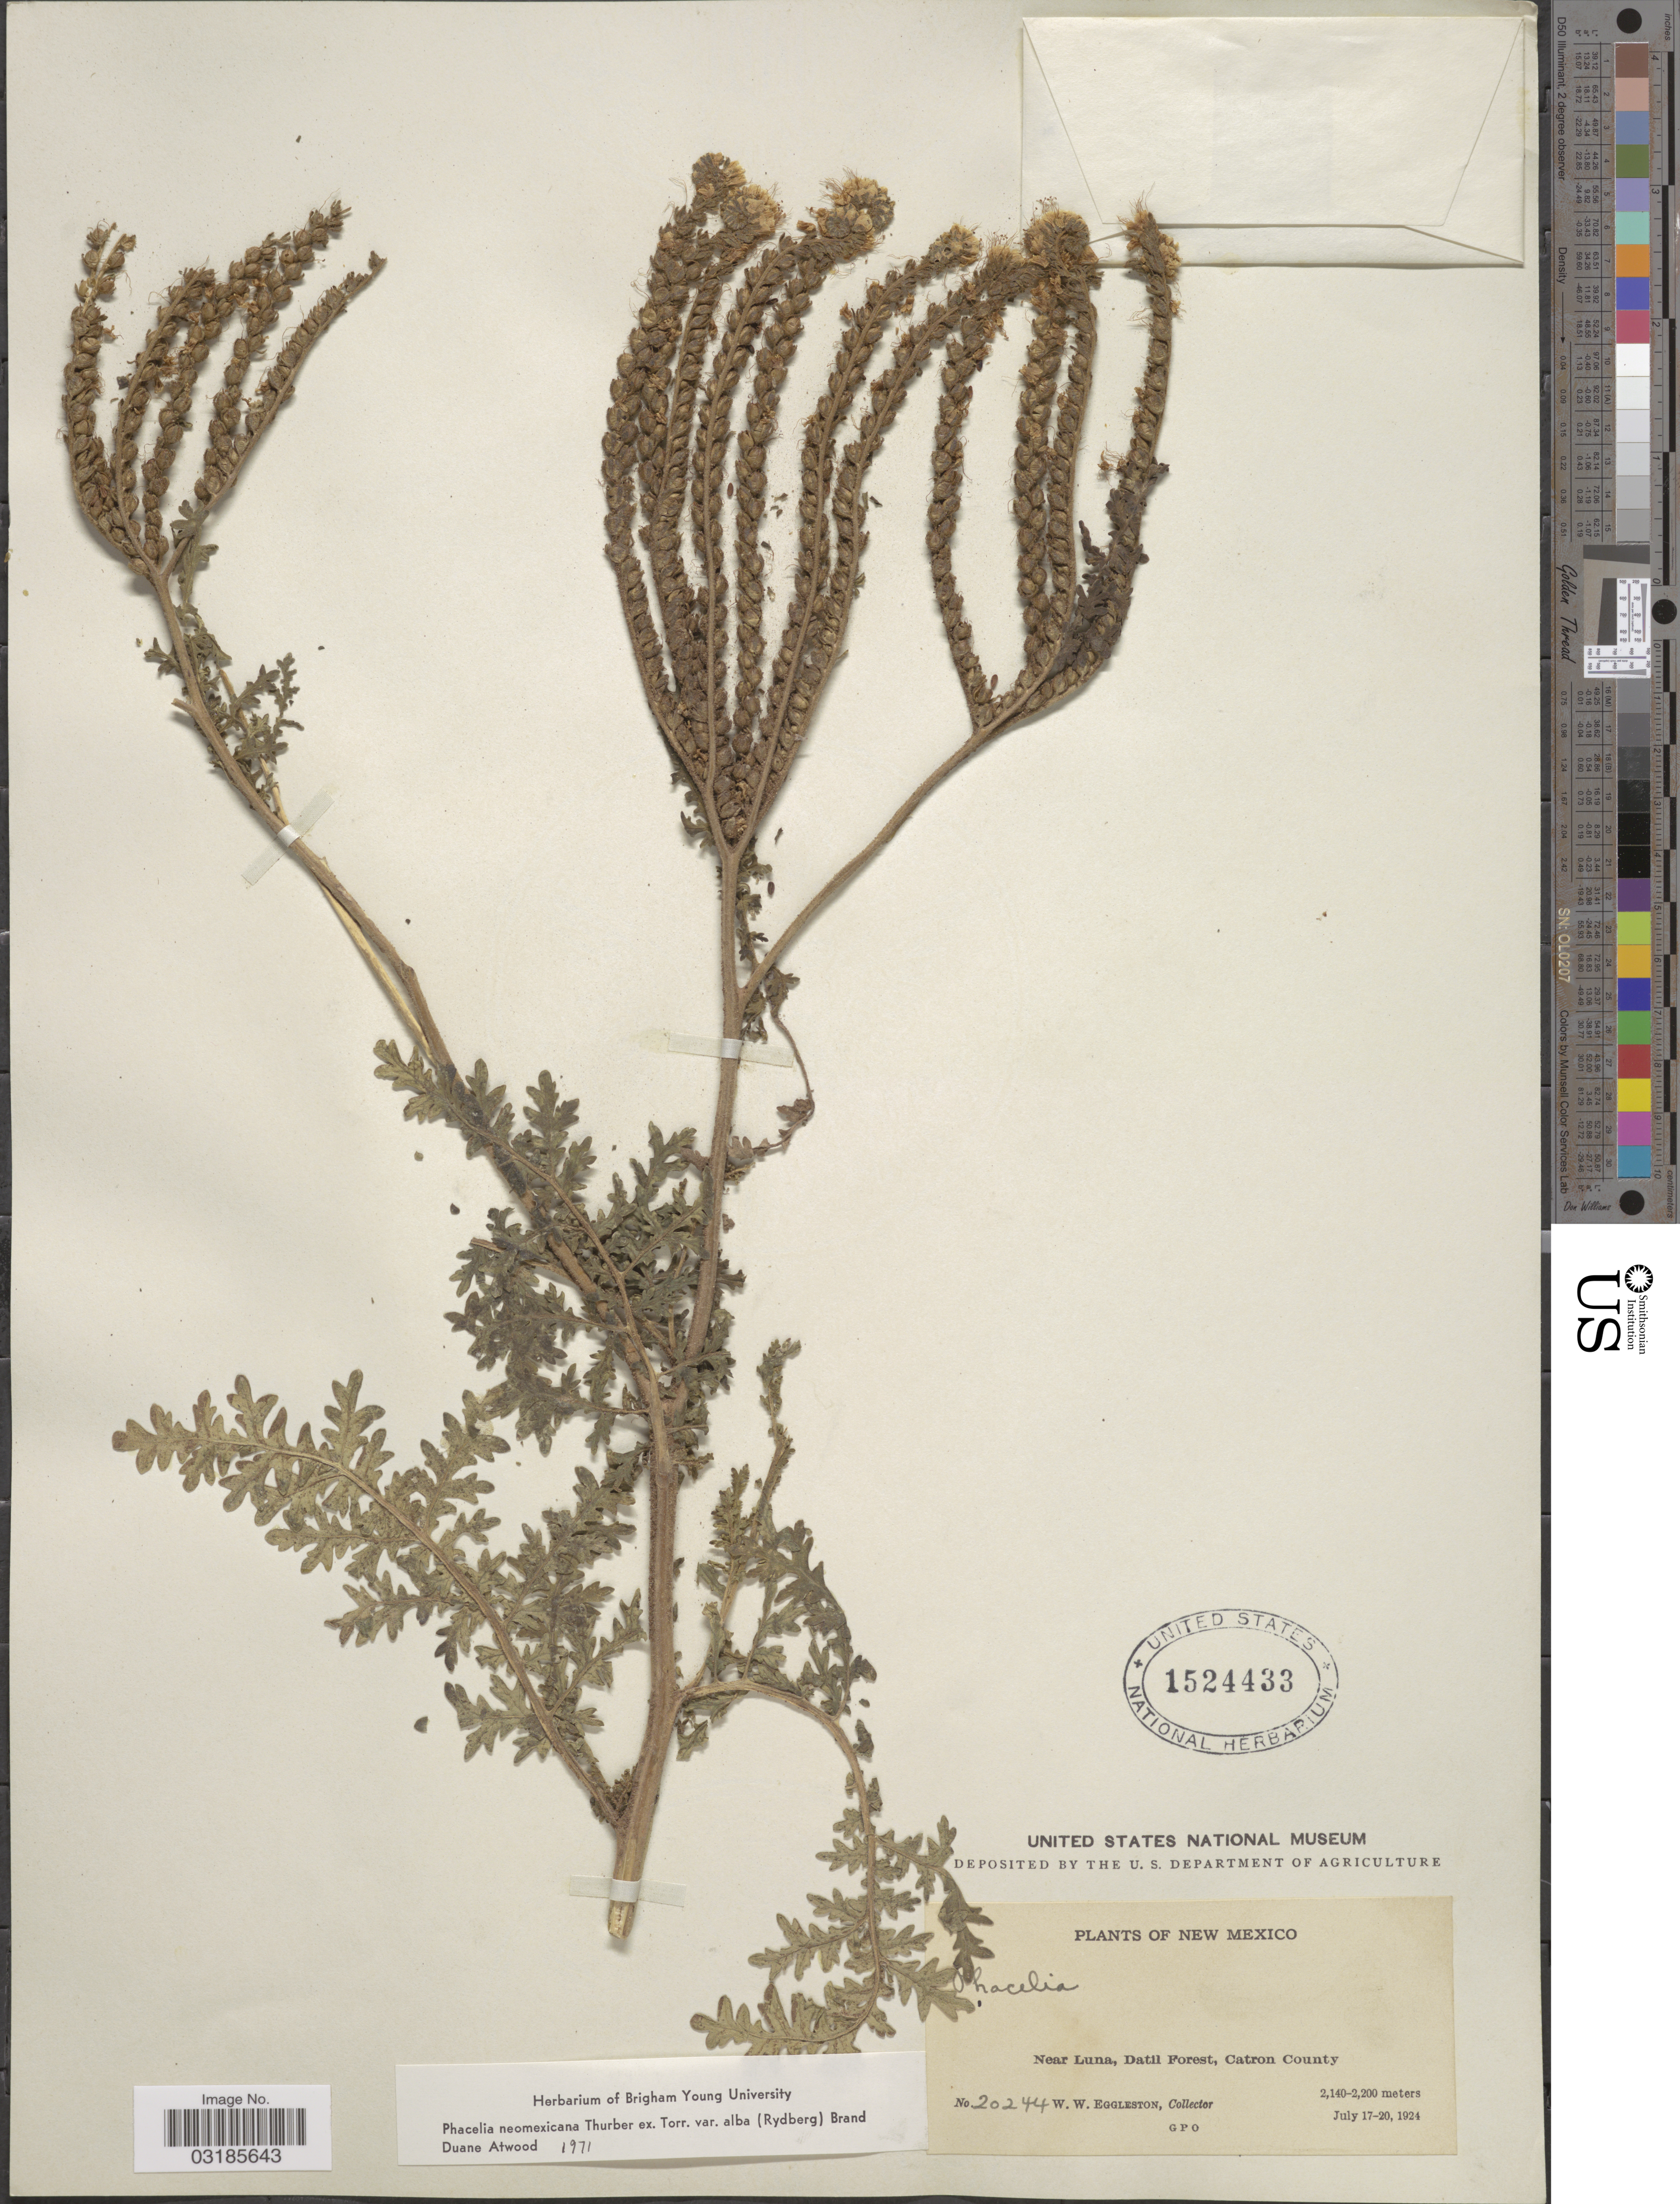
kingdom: Plantae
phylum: Tracheophyta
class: Magnoliopsida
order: Boraginales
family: Hydrophyllaceae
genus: Phacelia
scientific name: Phacelia neomexicana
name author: Thurb. ex Torr.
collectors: W. W. Eggleston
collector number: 20244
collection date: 1924-07-17/1924-07-20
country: United States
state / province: New Mexico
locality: Near Luna, Datil Forest, Catron County.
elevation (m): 2140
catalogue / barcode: US 1524433